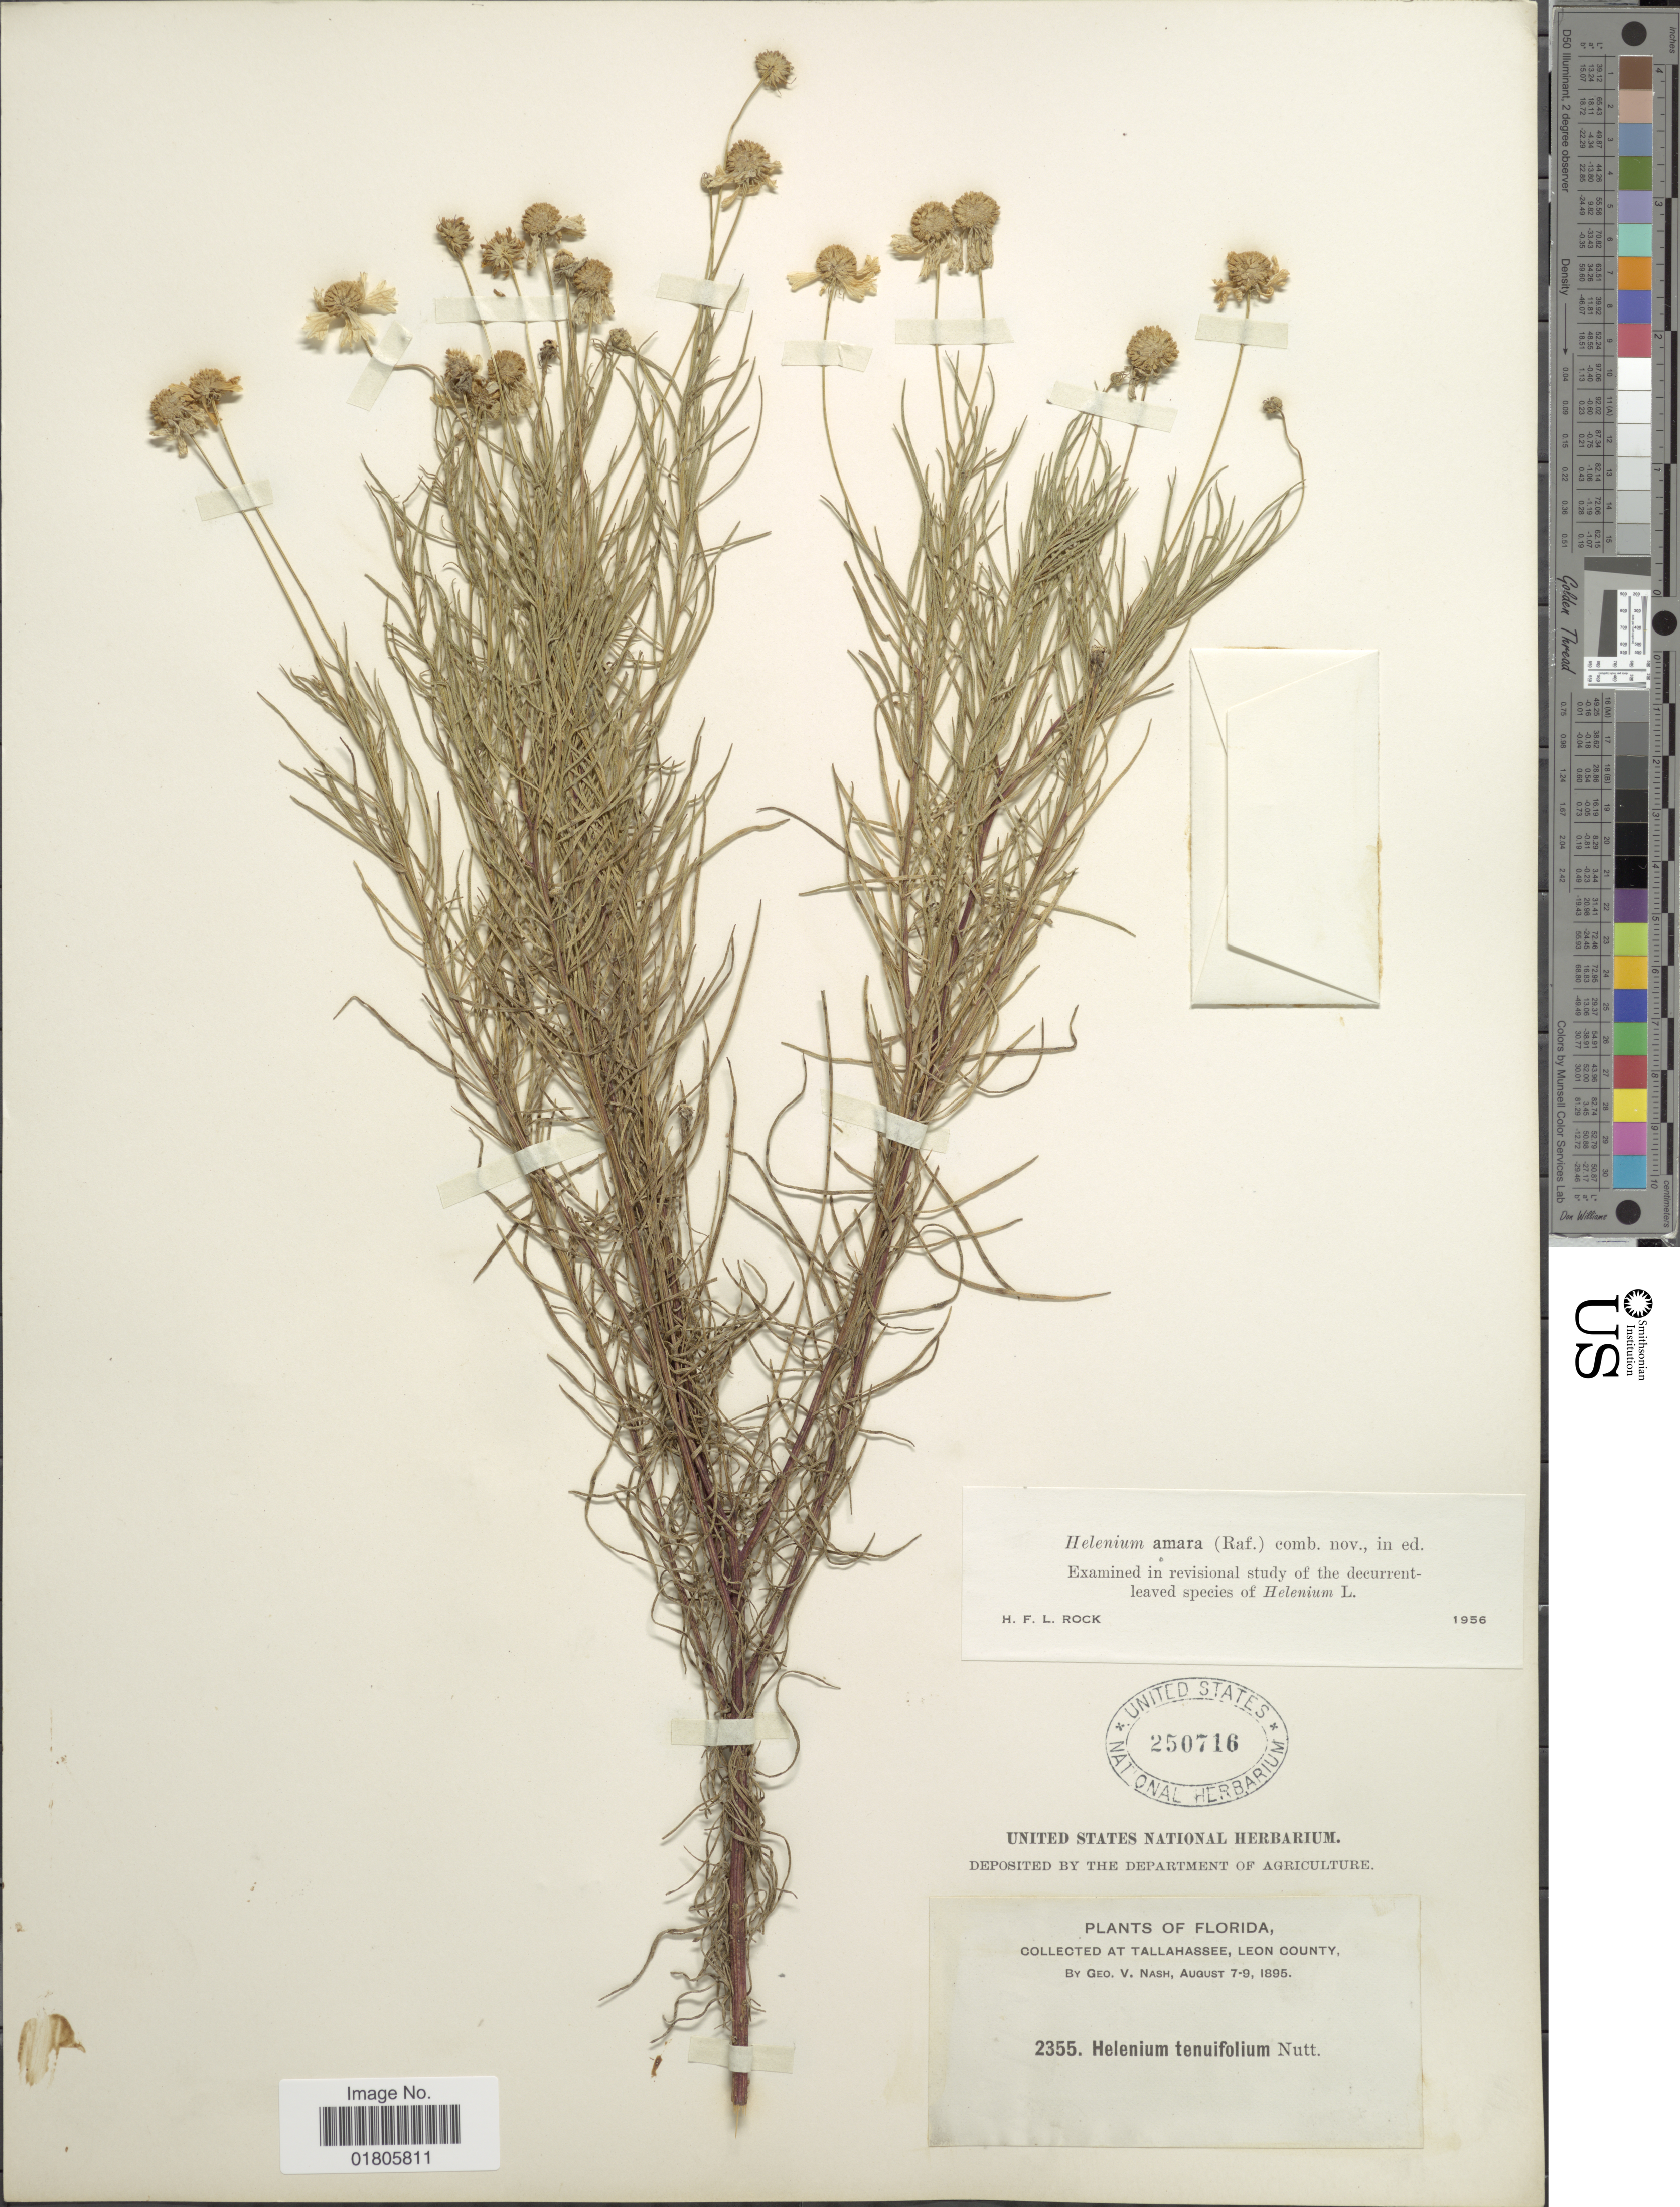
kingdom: Plantae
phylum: Tracheophyta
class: Magnoliopsida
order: Asterales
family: Asteraceae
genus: Helenium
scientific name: Helenium amarum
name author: (Raf.) H. Rock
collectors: G. V. Nash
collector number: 2355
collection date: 1895-08-07/1895-08-09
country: United States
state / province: Florida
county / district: Leon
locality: Tallahassee, Leon County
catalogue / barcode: US 250716